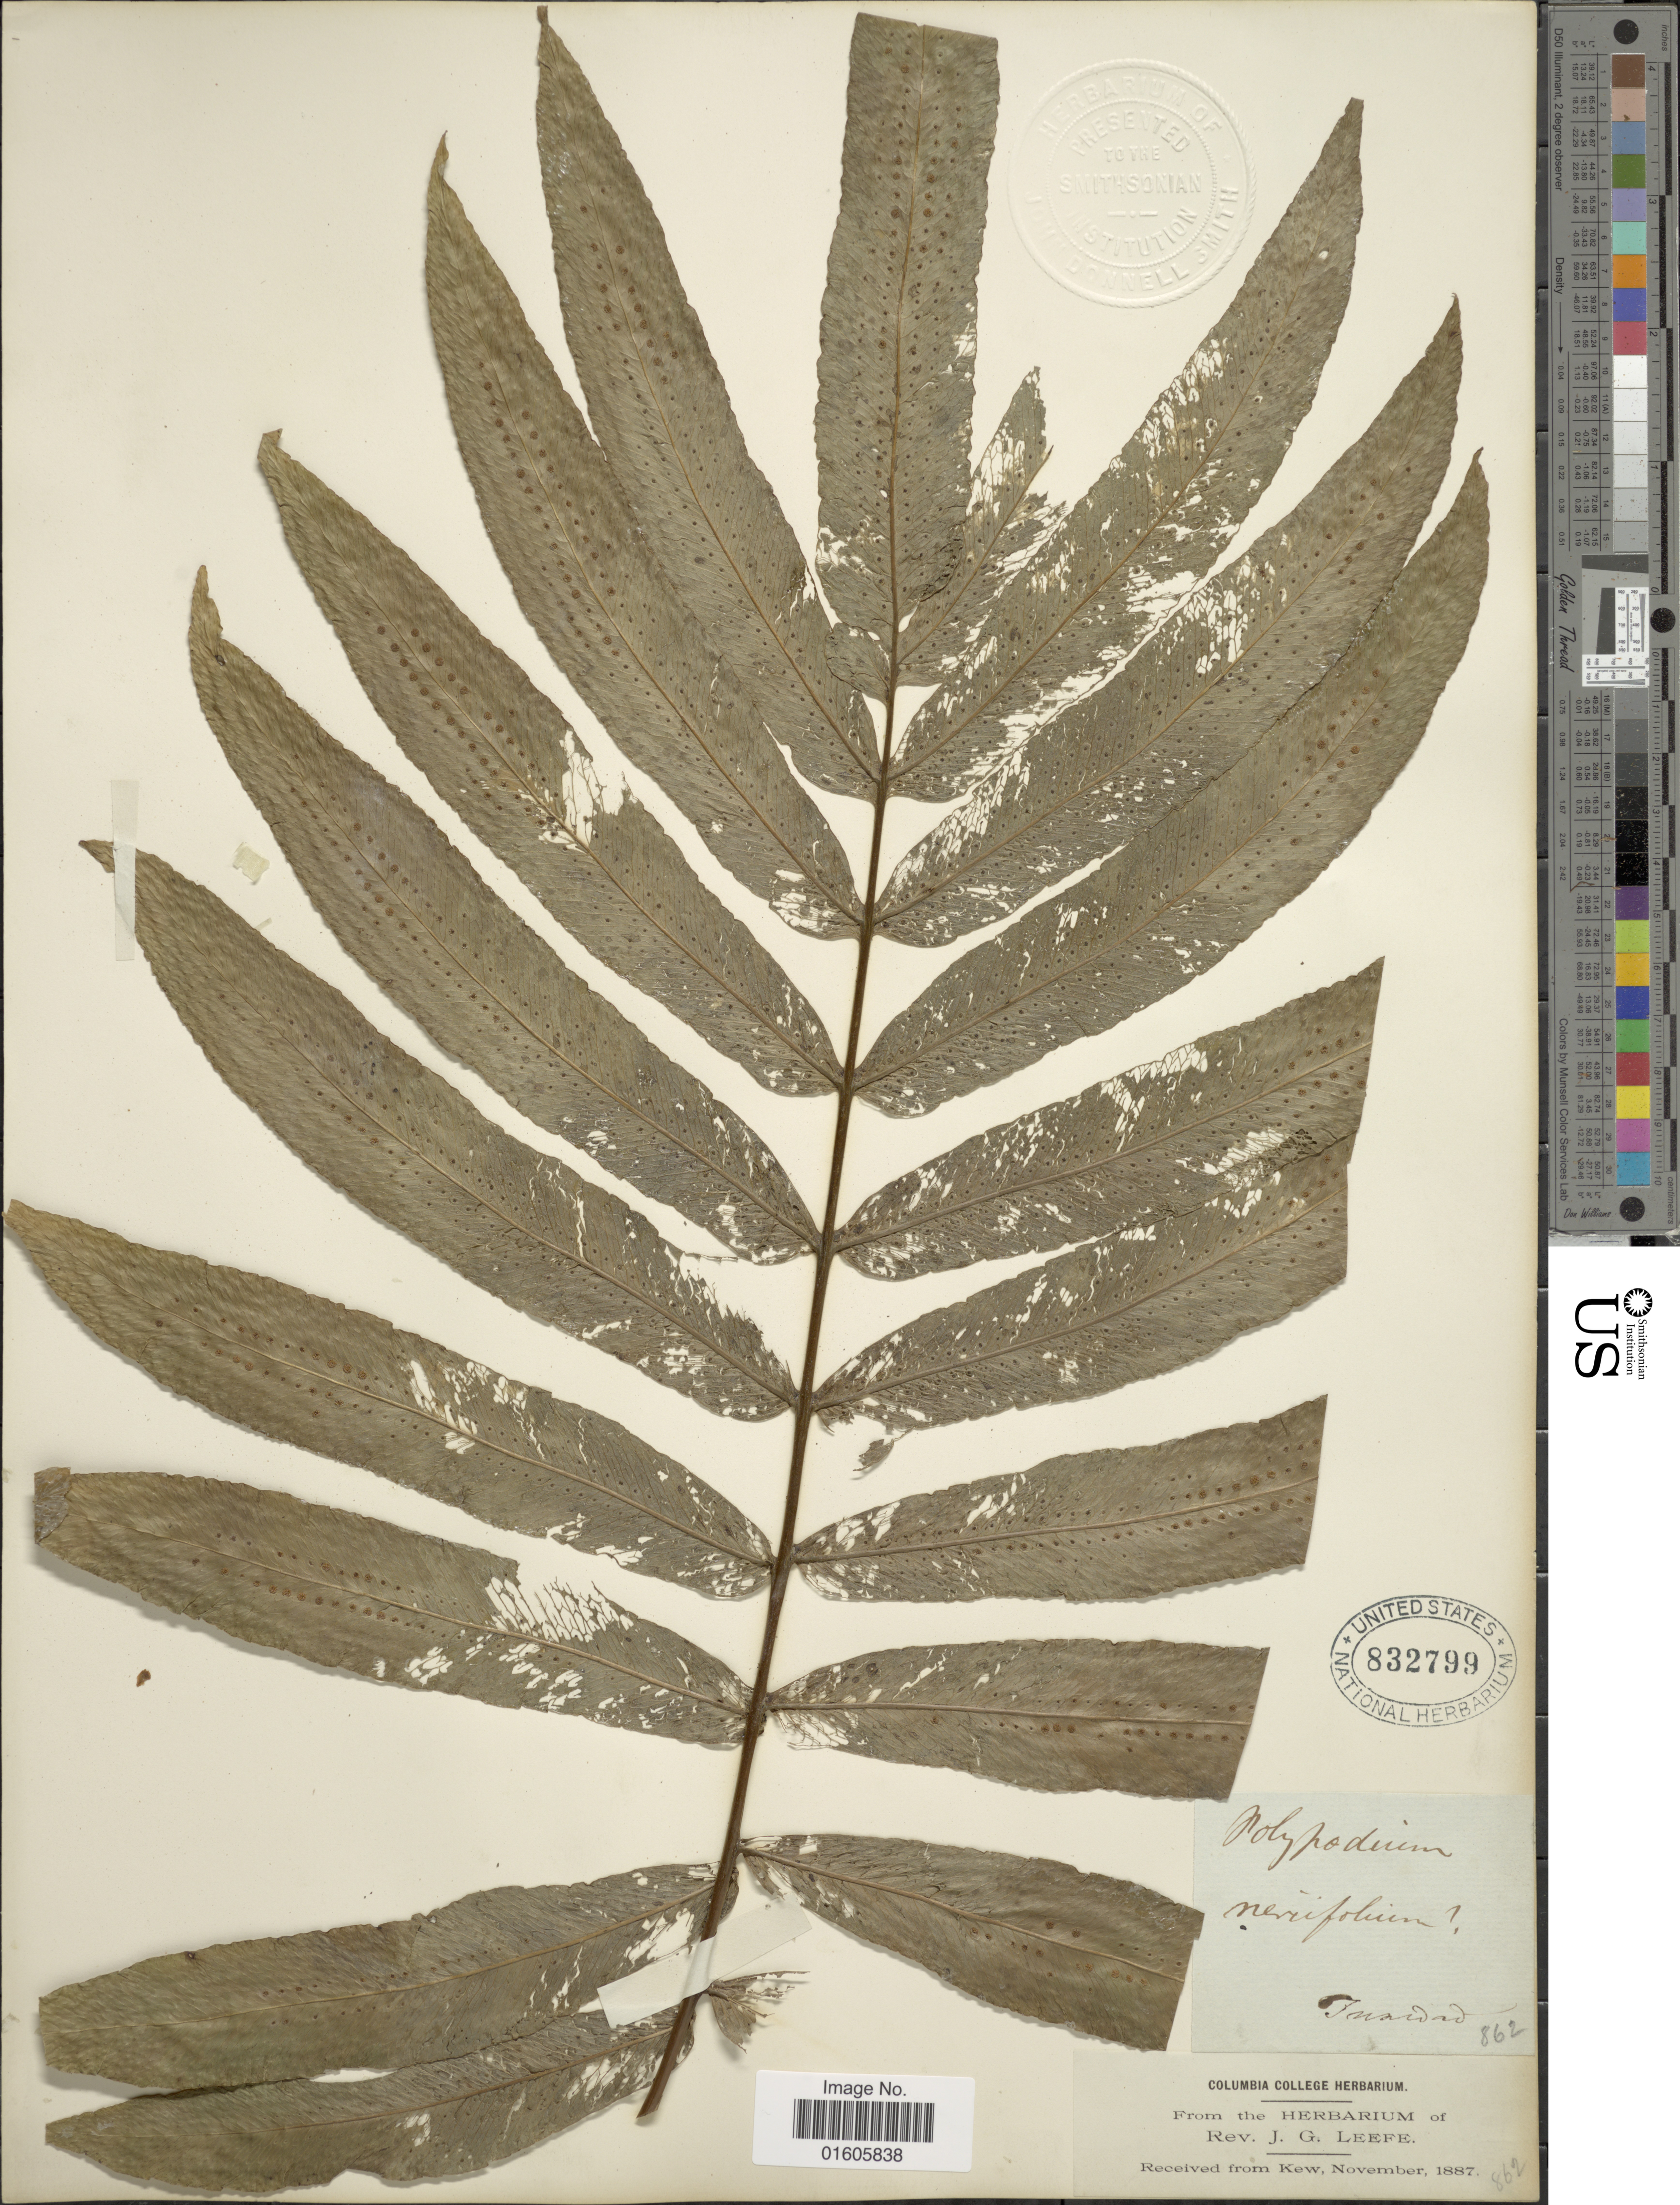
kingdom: Plantae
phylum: Tracheophyta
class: Polypodiopsida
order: Polypodiales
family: Polypodiaceae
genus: Serpocaulon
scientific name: Serpocaulon triseriale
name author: (Sw.) A.R. Sm.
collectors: ex herb. Rev. J. G. Leefe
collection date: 1887-11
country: Trinidad and Tobago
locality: Trinidad.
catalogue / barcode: US 832799